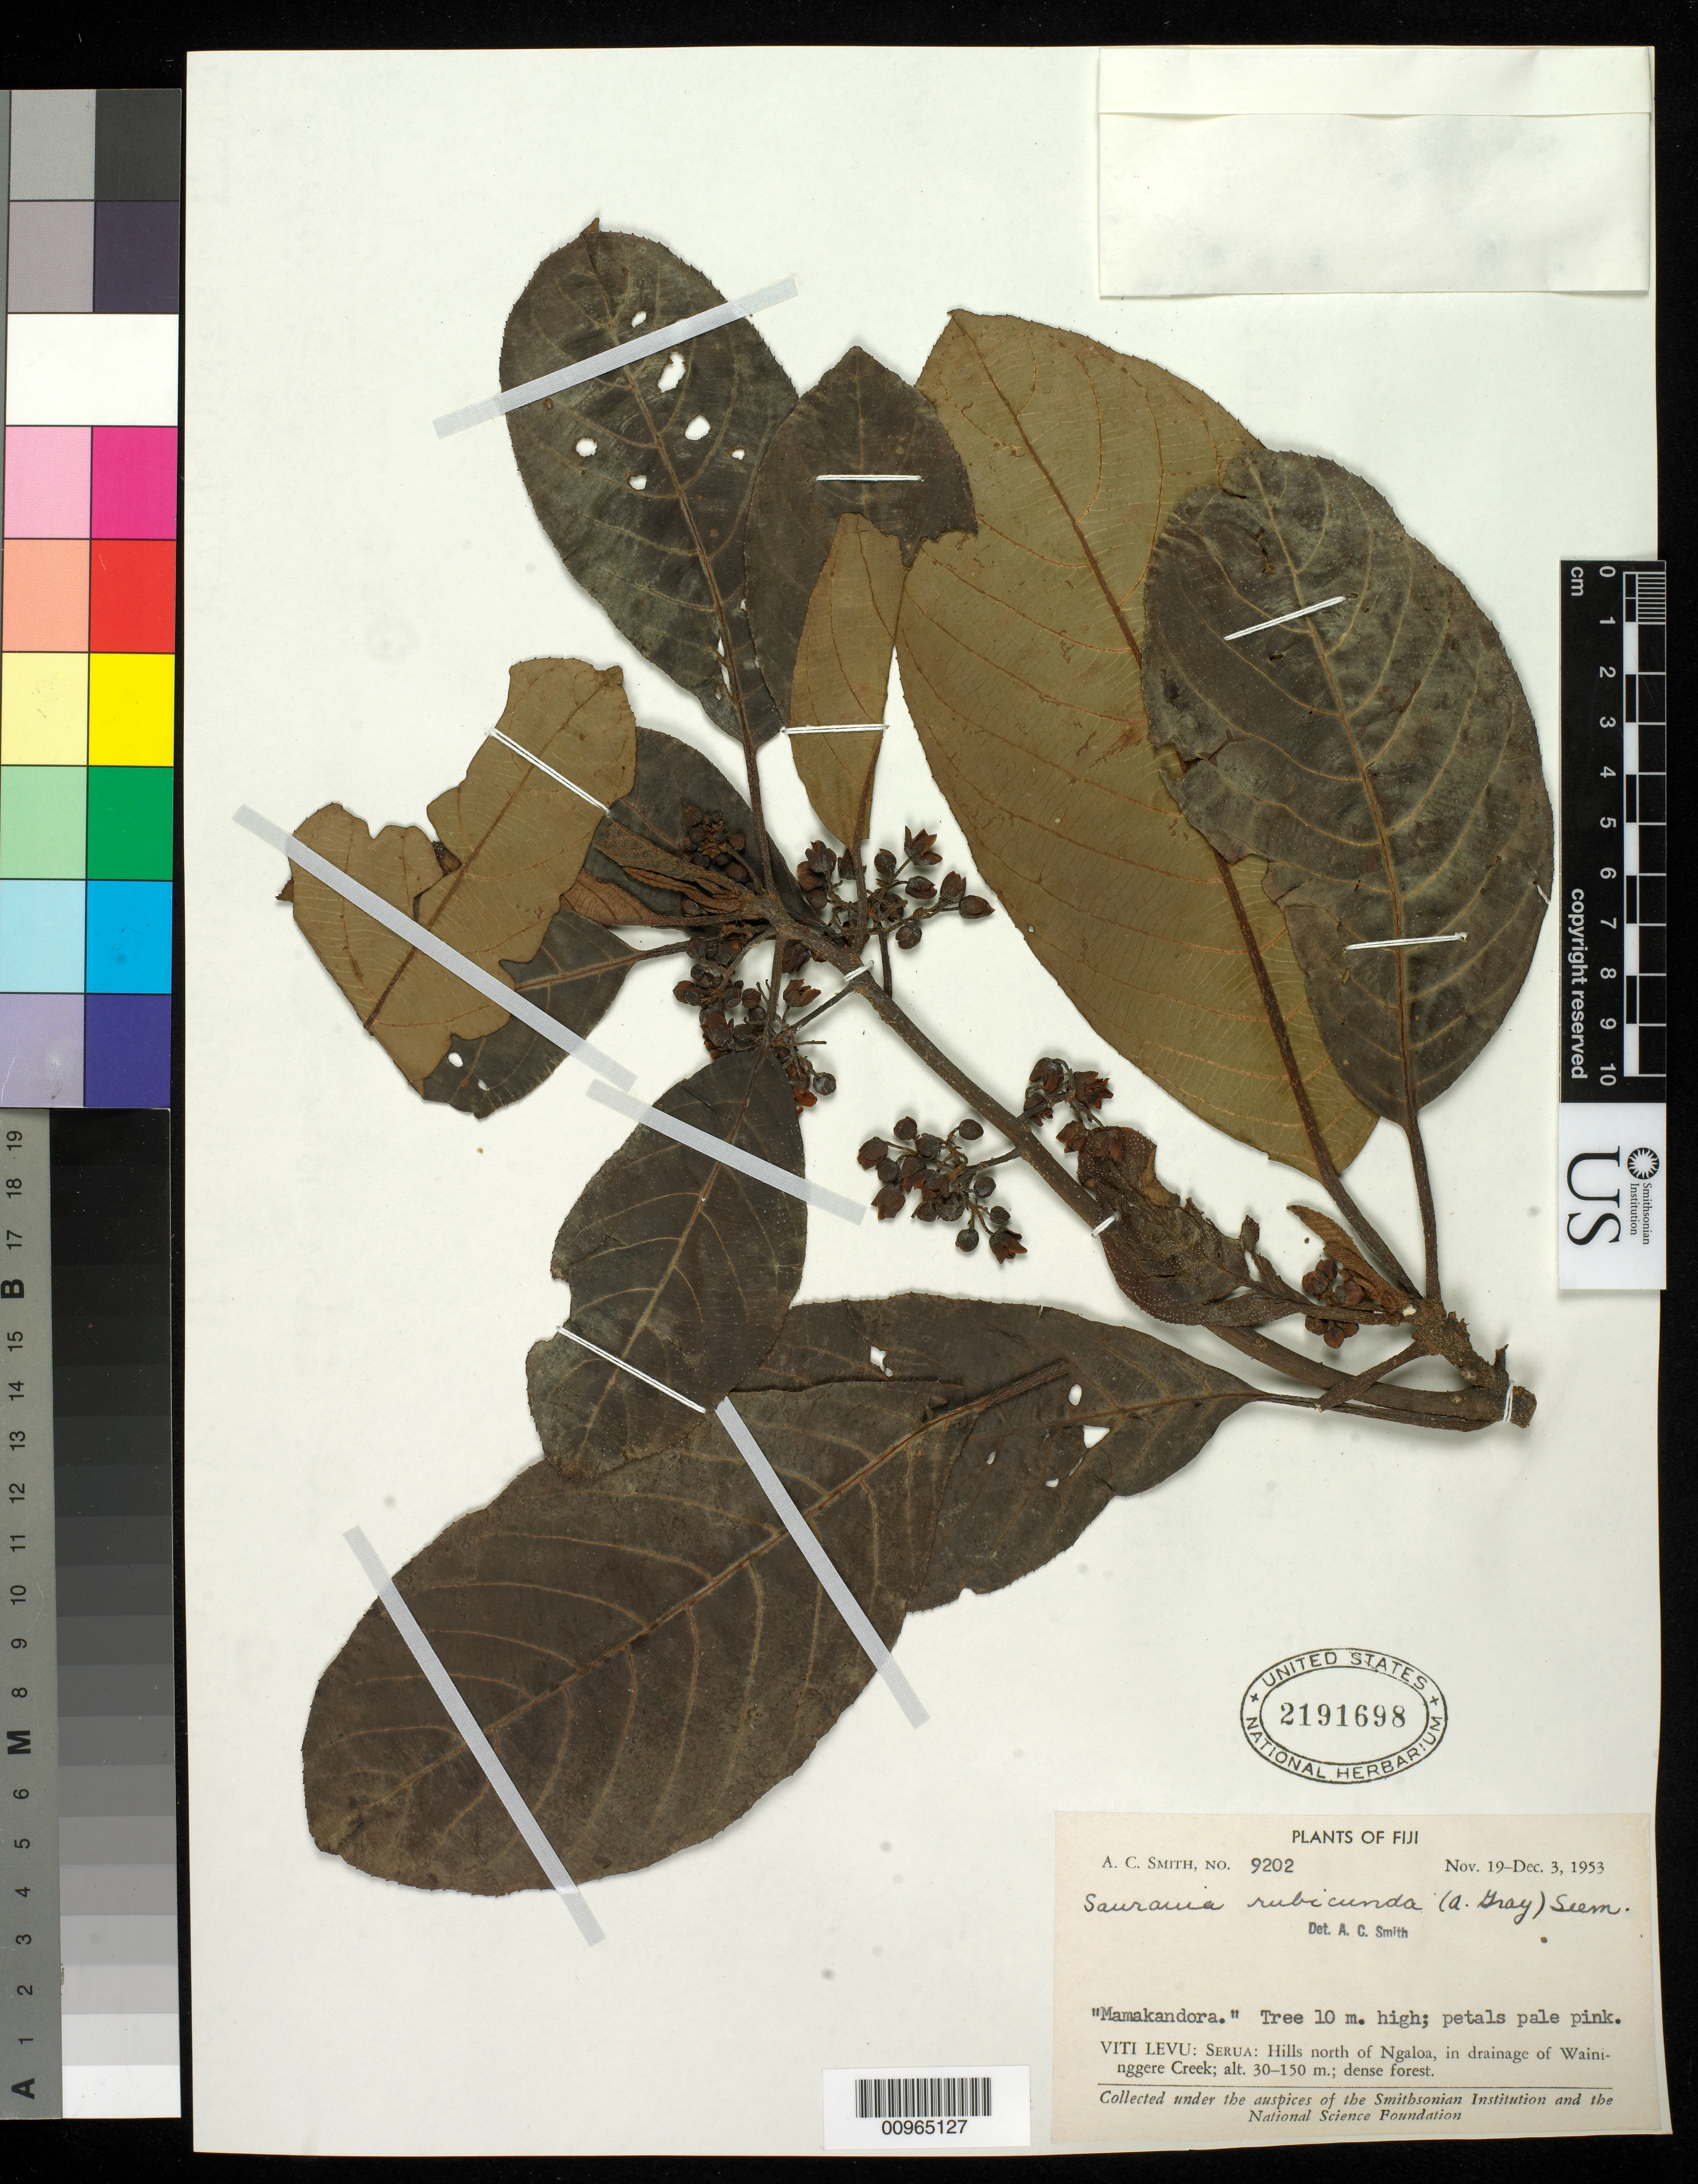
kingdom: Plantae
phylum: Tracheophyta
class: Magnoliopsida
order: Ericales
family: Actinidiaceae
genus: Saurauia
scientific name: Saurauia rubicunda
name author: Seem.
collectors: C. A. Smith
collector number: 9202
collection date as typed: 19 Nov 1953 to 03 Dec 1953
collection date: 1953-11-19/1953-12-03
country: Fiji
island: Viti Levu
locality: Hills north of Ngaloa, in drainage of Waininggere Creek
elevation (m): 30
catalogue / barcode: US 2191698